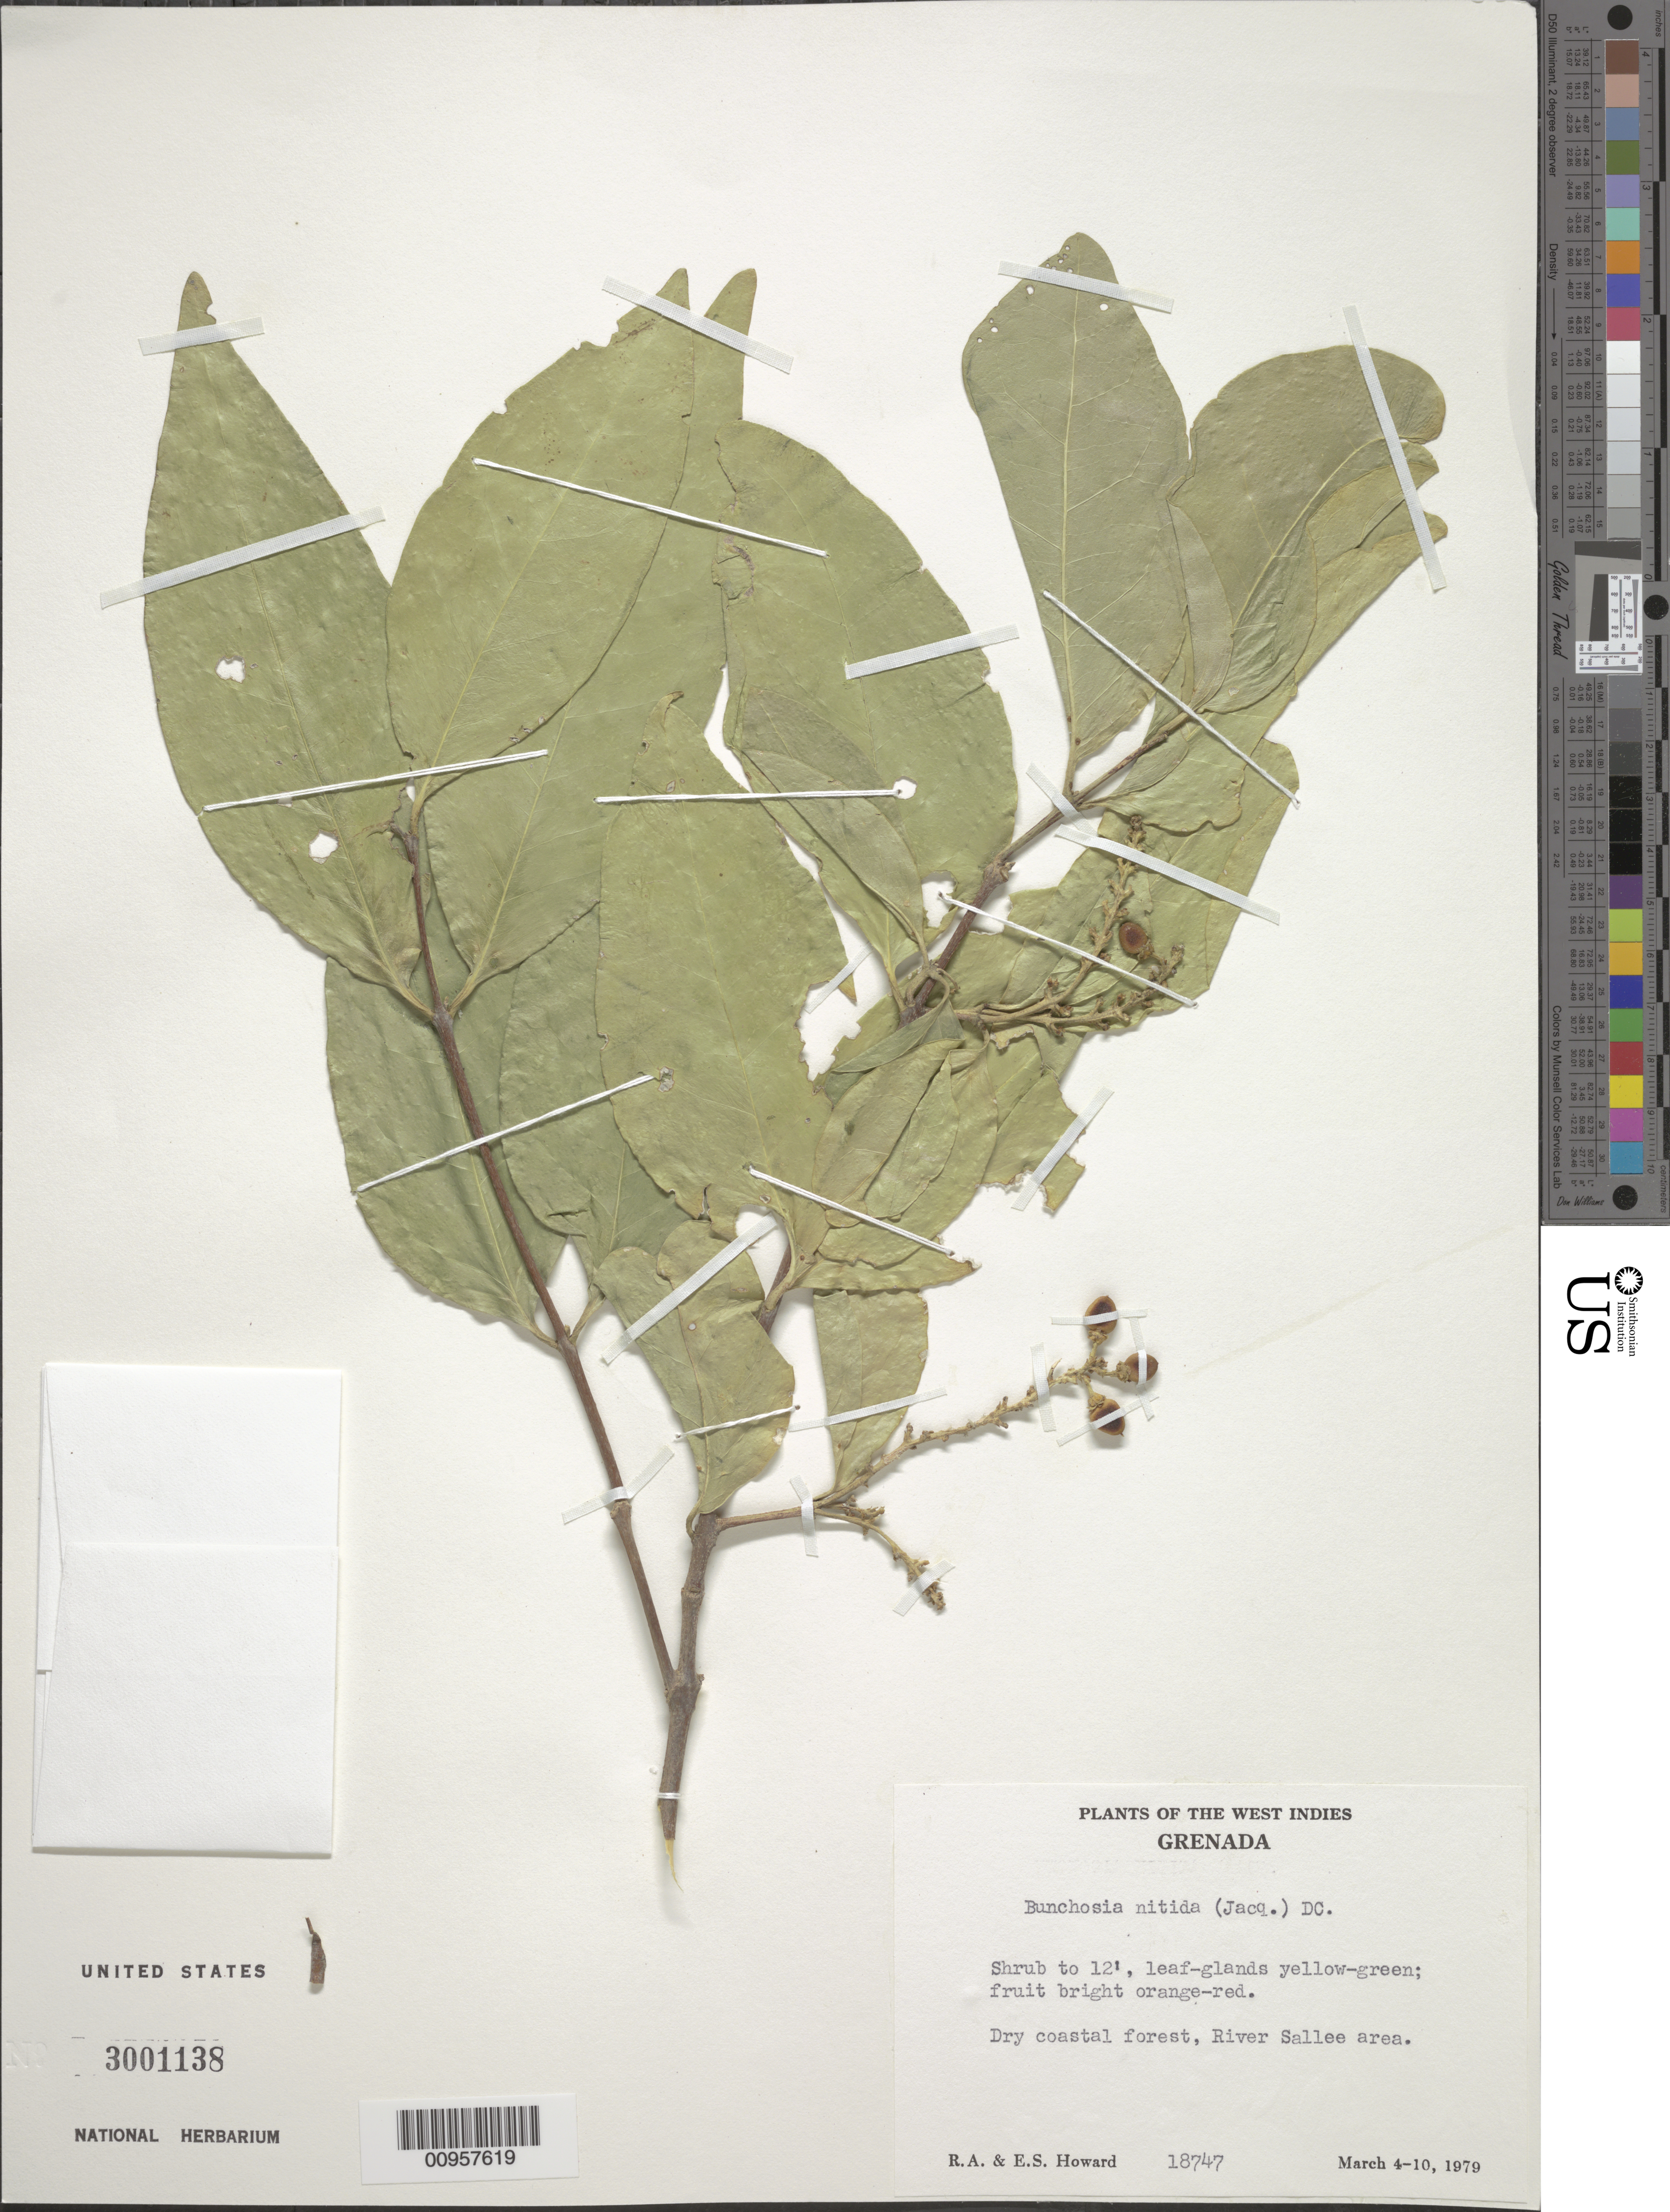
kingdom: Plantae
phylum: Tracheophyta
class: Magnoliopsida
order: Malpighiales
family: Malpighiaceae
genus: Bunchosia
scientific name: Bunchosia polystachya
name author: (Andrews) DC.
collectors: R. A. Howard & E. S. Howard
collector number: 18747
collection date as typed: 04 Mar 1979 to 10 Mar 1979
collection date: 1979-03-04/1979-03-10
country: Grenada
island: Grenada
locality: River Sallee Region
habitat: Dry coastal forest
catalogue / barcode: US 3001138